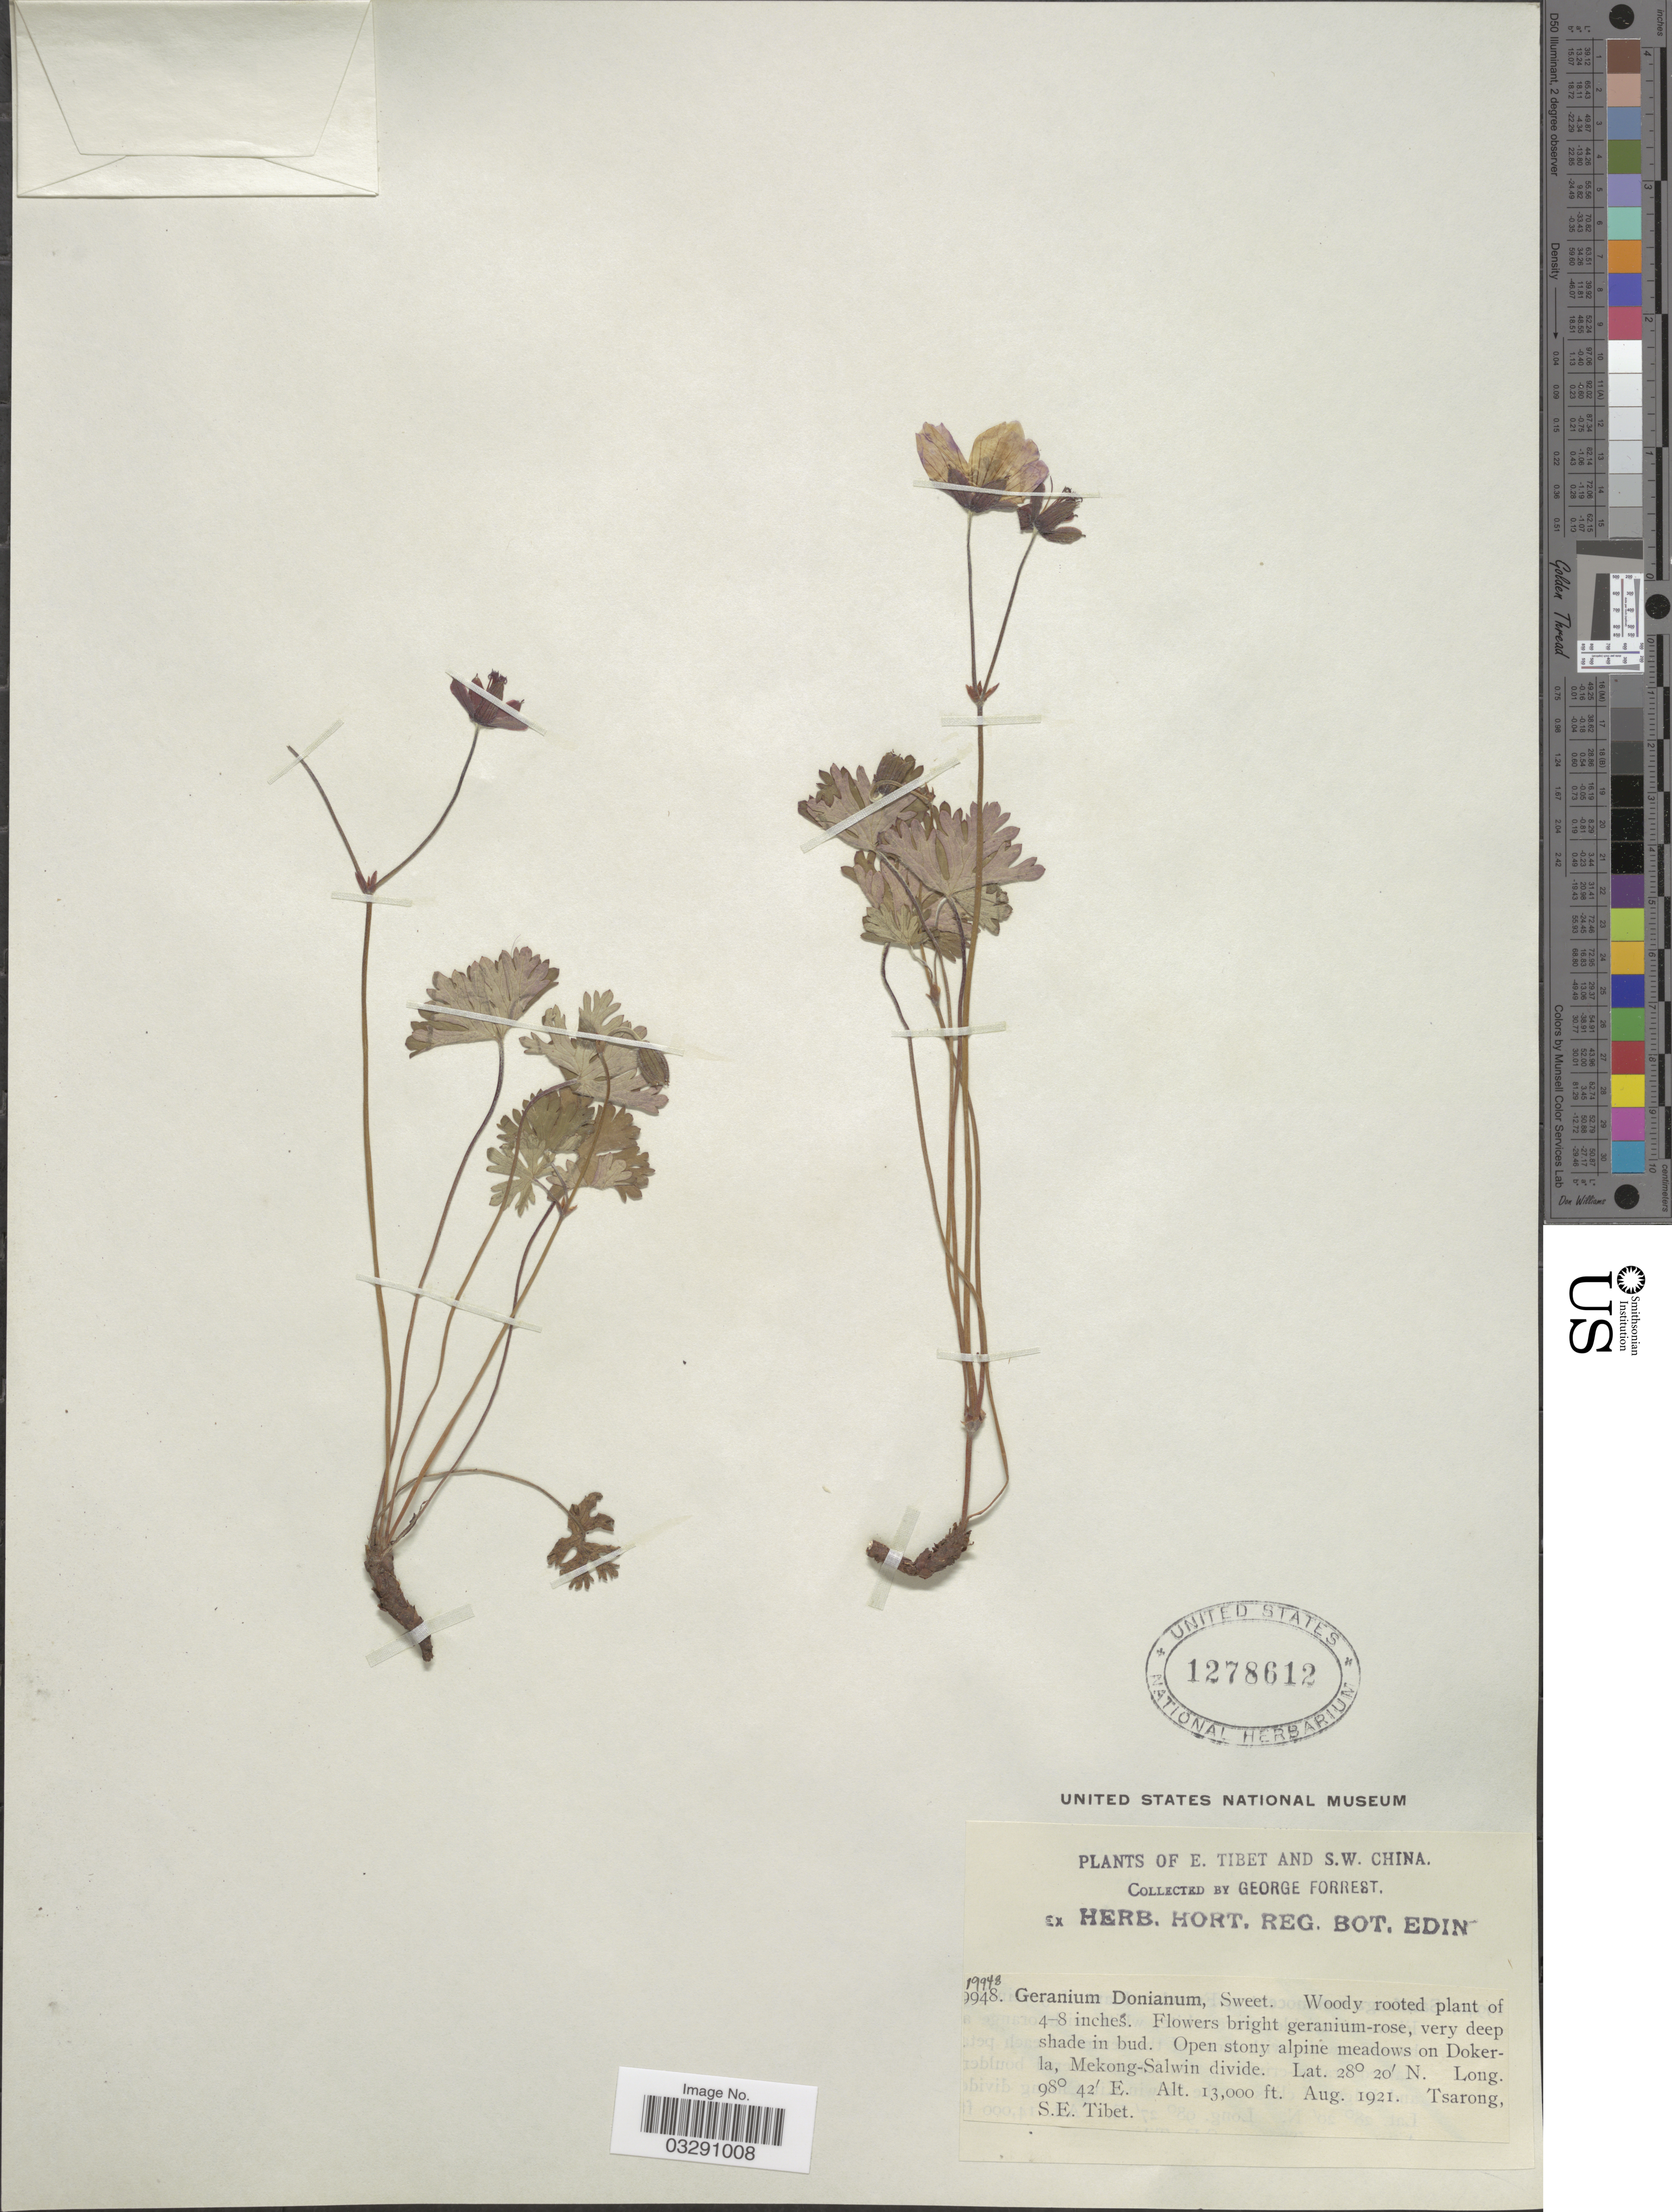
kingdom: Plantae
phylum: Tracheophyta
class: Magnoliopsida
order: Geraniales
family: Geraniaceae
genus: Geranium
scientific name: Geranium donianum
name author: Sweet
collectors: G. Forrest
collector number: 19948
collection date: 1921-08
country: China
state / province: Xizang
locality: E. Tibet and S.W. China. Open stony alpine meadows on Dokerla, Mekong-Salwin divide. Tsarong, S.E. Tibet.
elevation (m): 3962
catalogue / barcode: US 1278612